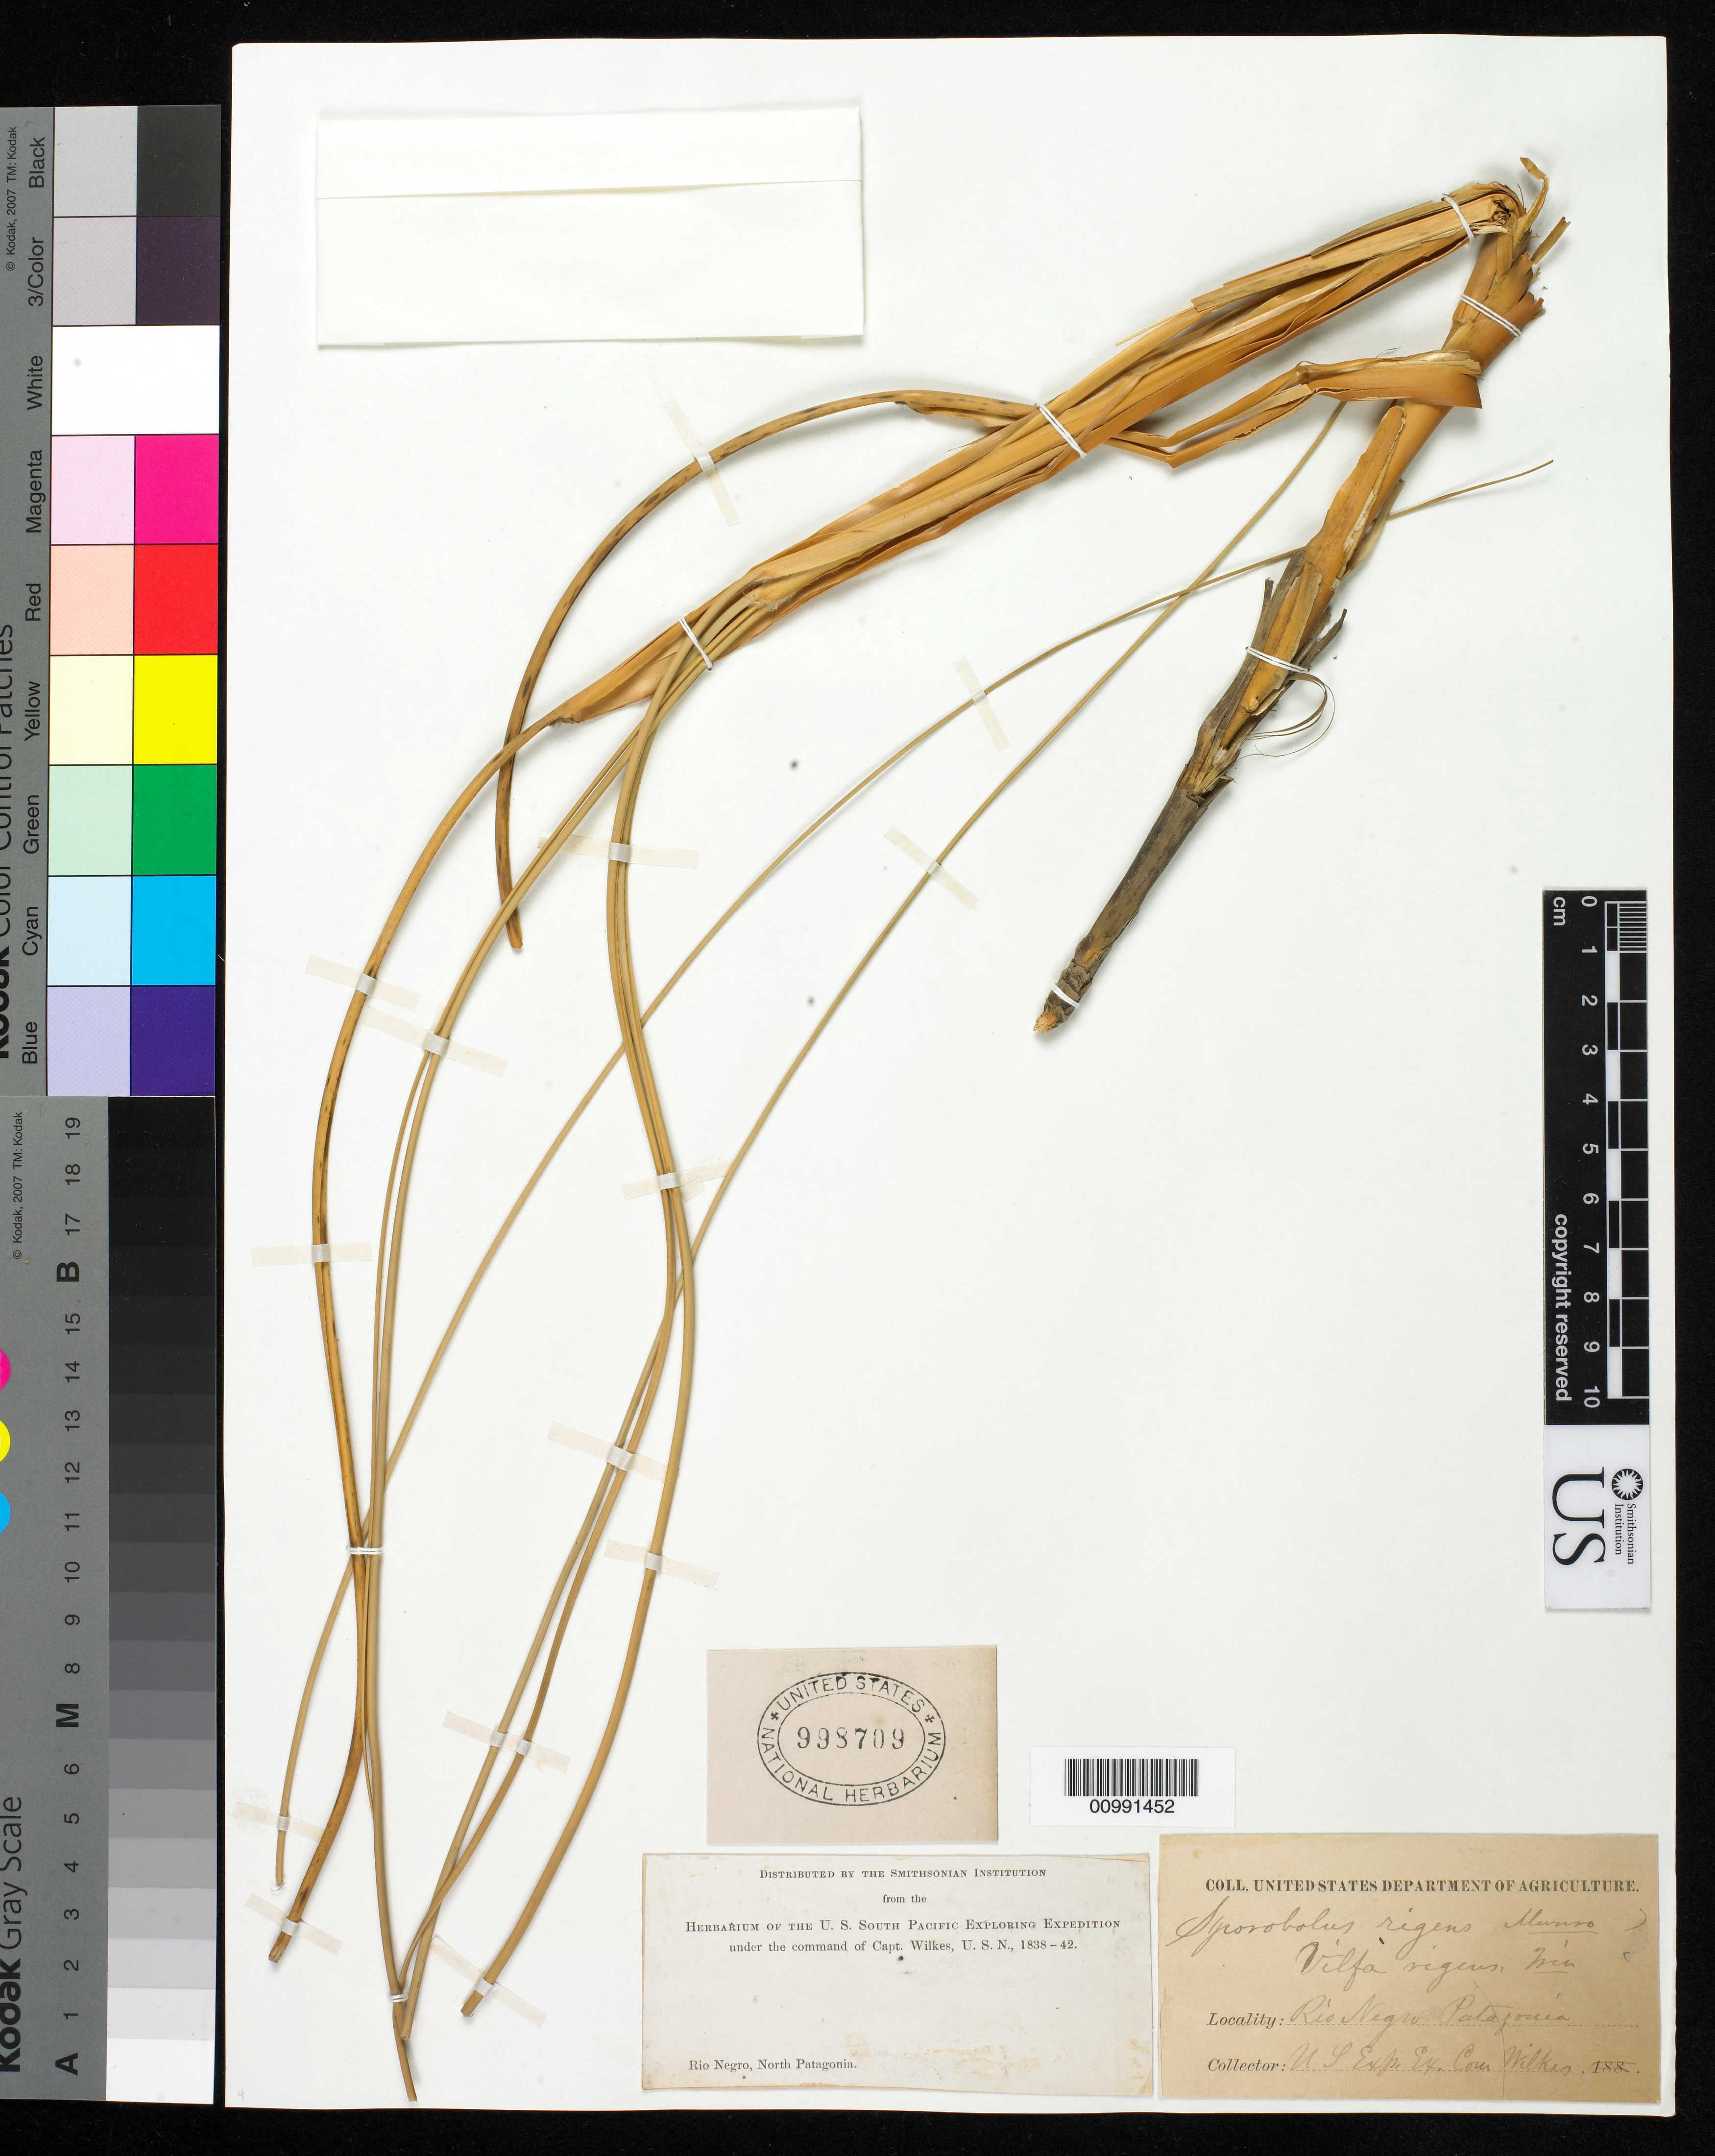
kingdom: Plantae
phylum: Tracheophyta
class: Liliopsida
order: Poales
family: Poaceae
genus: Sporobolus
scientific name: Sporobolus rigens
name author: (Trin.) É. Desv.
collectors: Wilkes Explor. Exped.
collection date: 1838/1842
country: Argentina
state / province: Rio Negro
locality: Patagonia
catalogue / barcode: US 998709